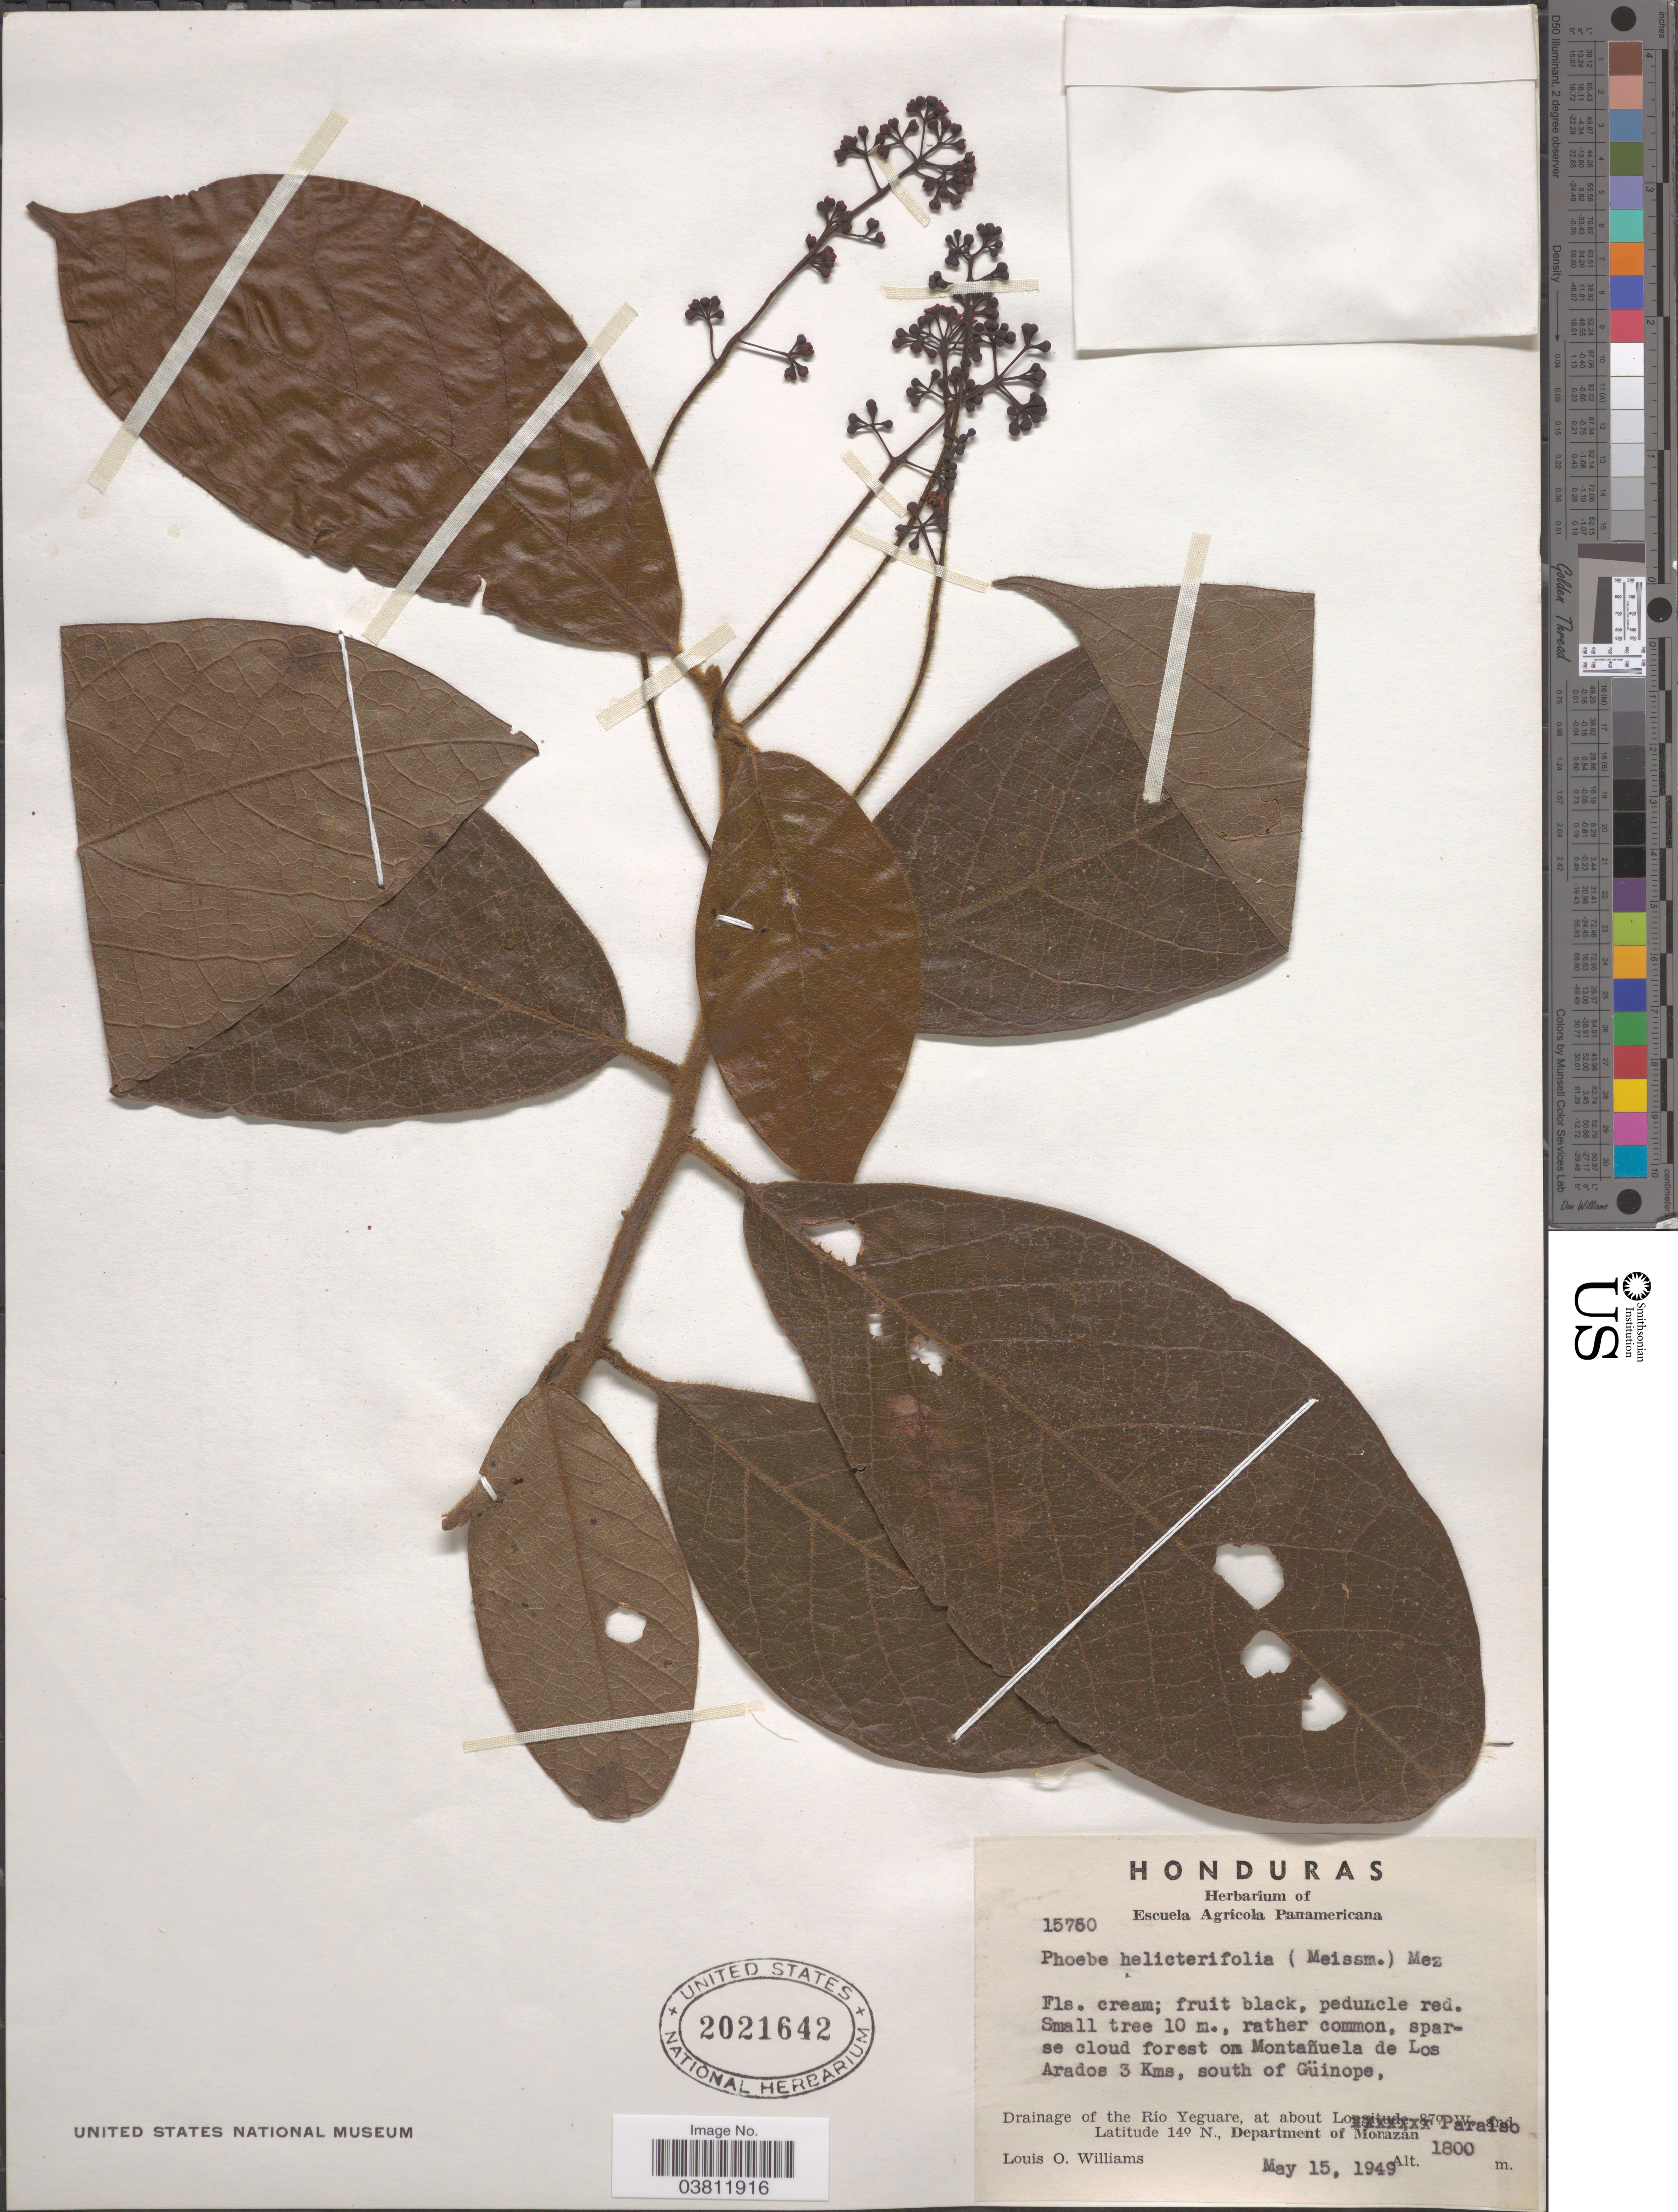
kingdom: Plantae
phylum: Tracheophyta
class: Magnoliopsida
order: Laurales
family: Lauraceae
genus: Phoebe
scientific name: Phoebe helicterifolia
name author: (Meisn.) Mez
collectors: L. O. Williams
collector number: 15750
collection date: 1949-05-15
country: Honduras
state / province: Fco. Morazán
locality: Sparse cloud forest on Montañuela de Los Arados 3 Kms, south of Güinope, Drainage of the Río Yeguare, Department of Morazán.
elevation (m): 1800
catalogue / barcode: US 2021642